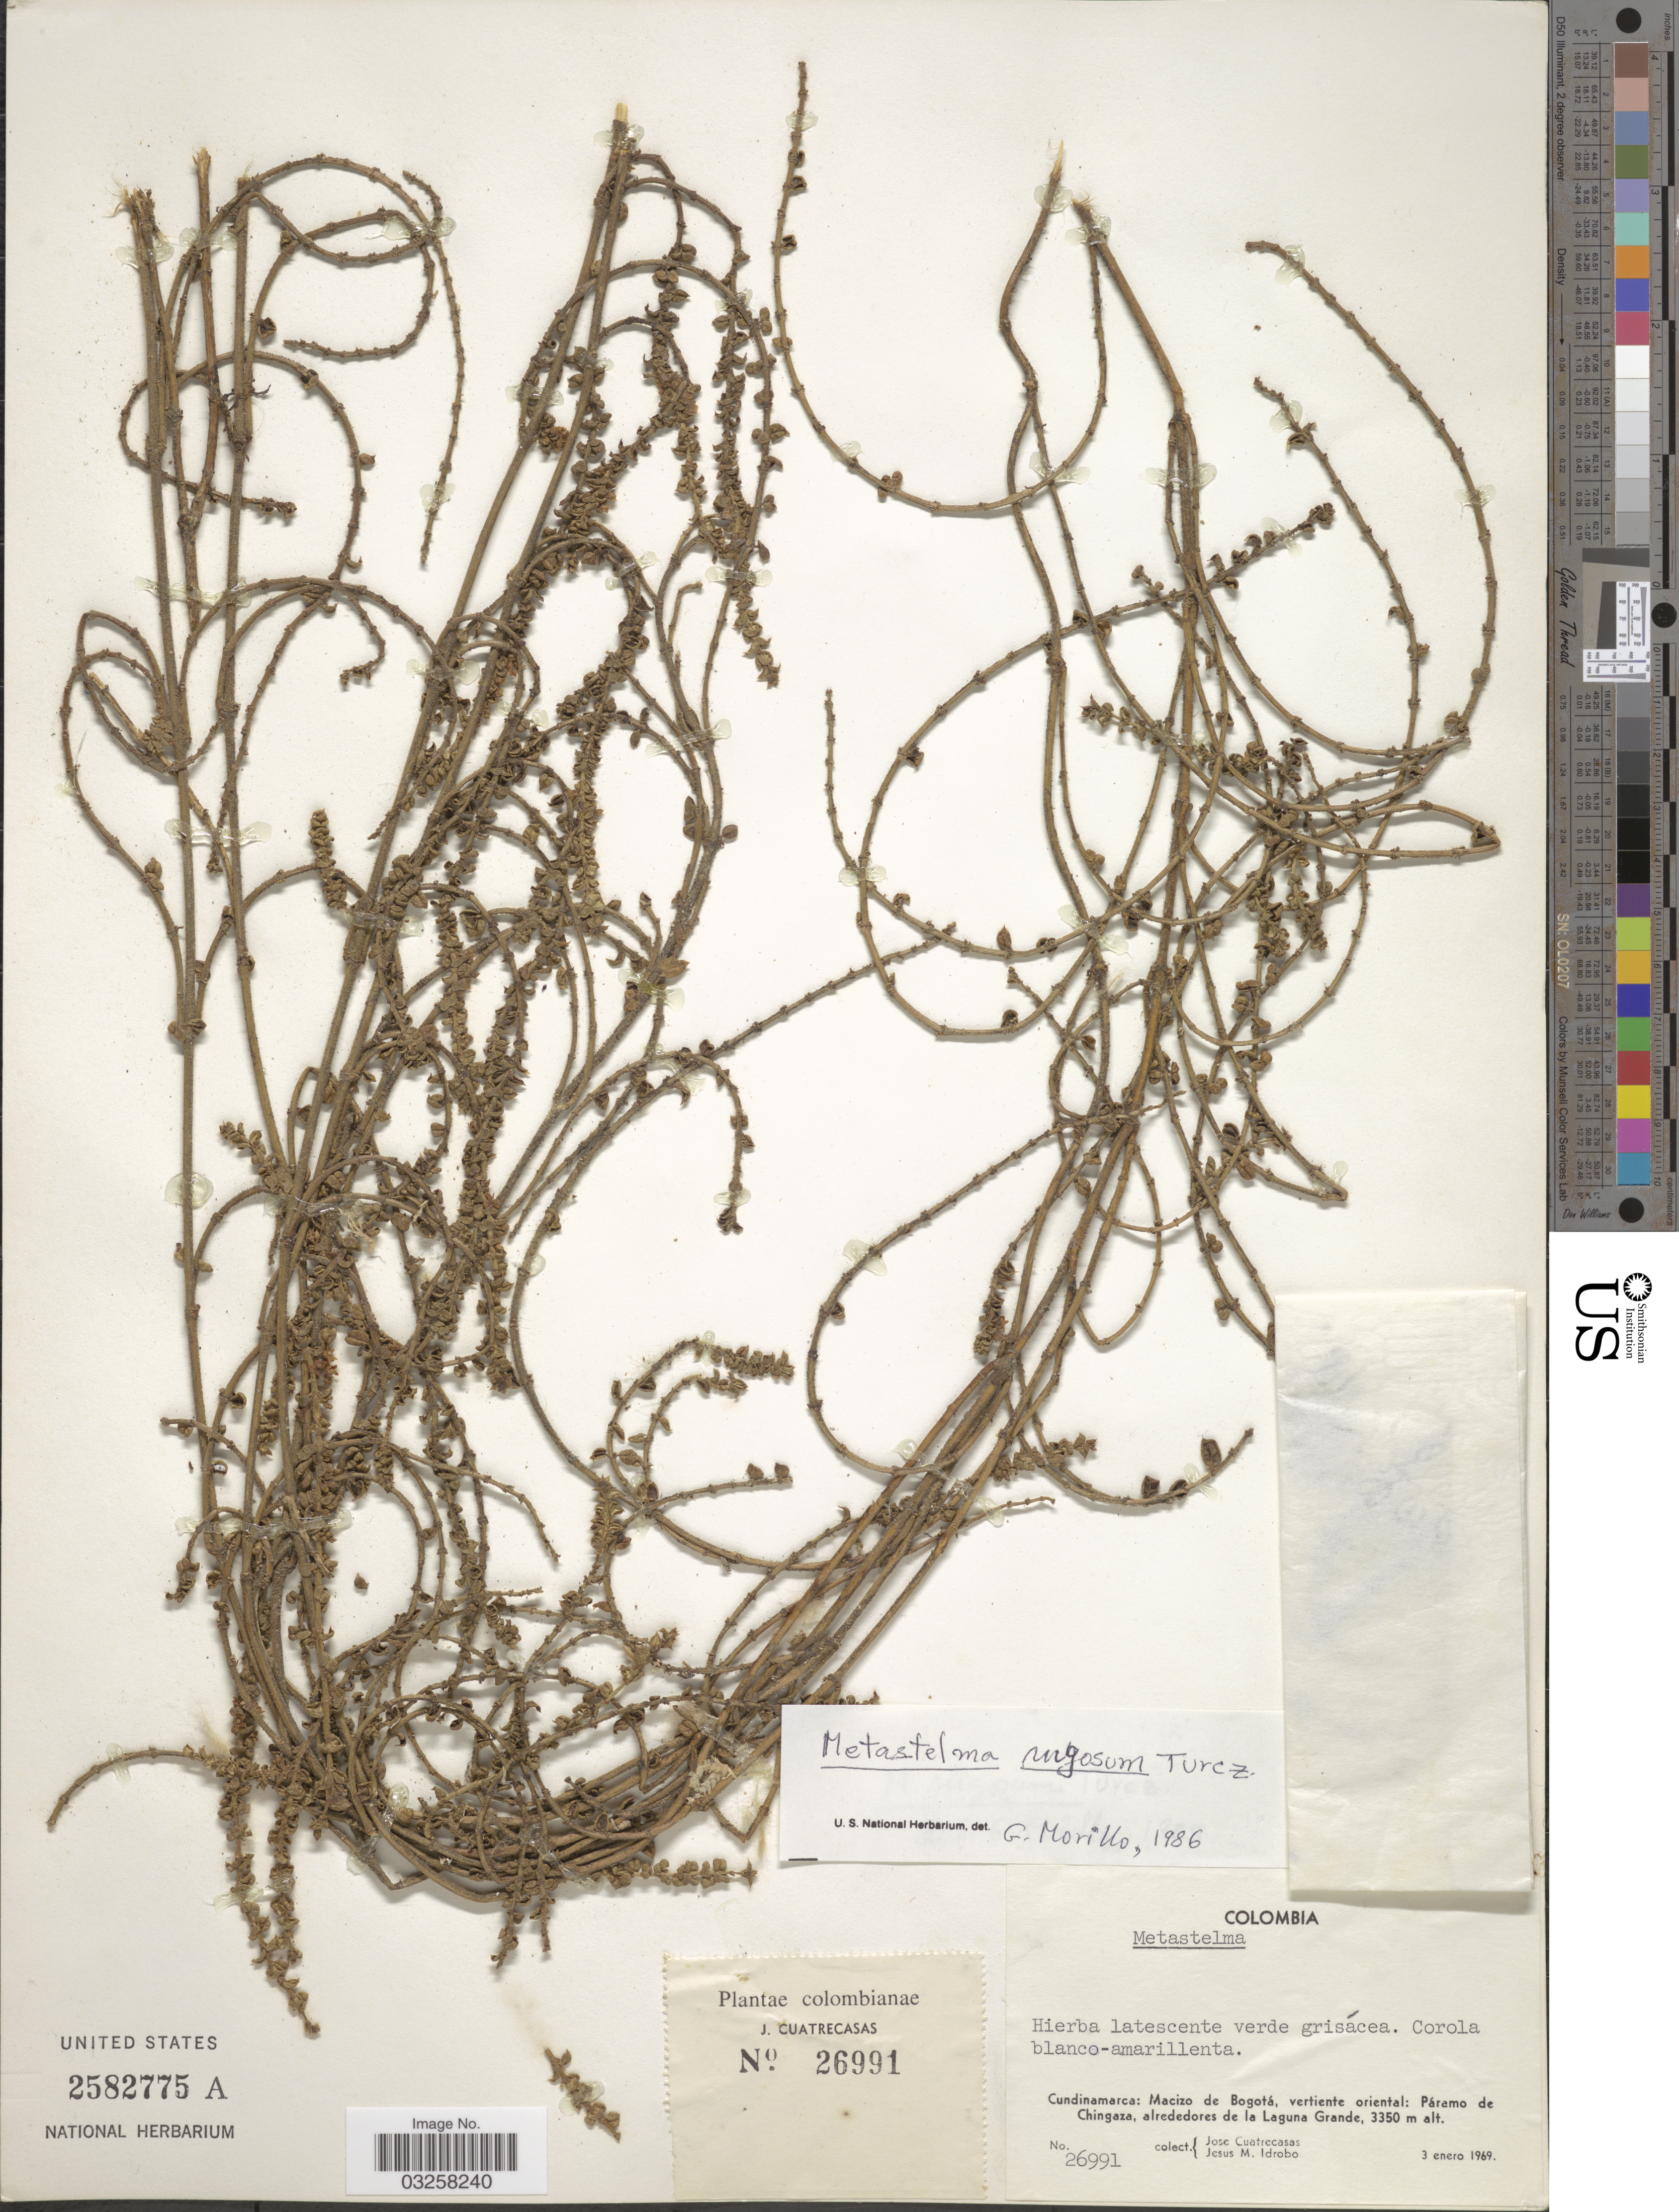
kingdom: Plantae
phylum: Tracheophyta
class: Magnoliopsida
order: Gentianales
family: Apocynaceae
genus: Scyphostelma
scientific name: Scyphostelma rugosum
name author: (Turcz.) Morillo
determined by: Liede-Schumann, Sigrid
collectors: J. Cuatrecasas & J. M. Idrobo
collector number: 26991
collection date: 1969-01-03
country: Colombia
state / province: Cundinamarca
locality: Macizo de Bogotá, vertiente oriental: Páramo de Chingaza, alrededores de la Laguna Grande.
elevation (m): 3350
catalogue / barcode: US 2582775A